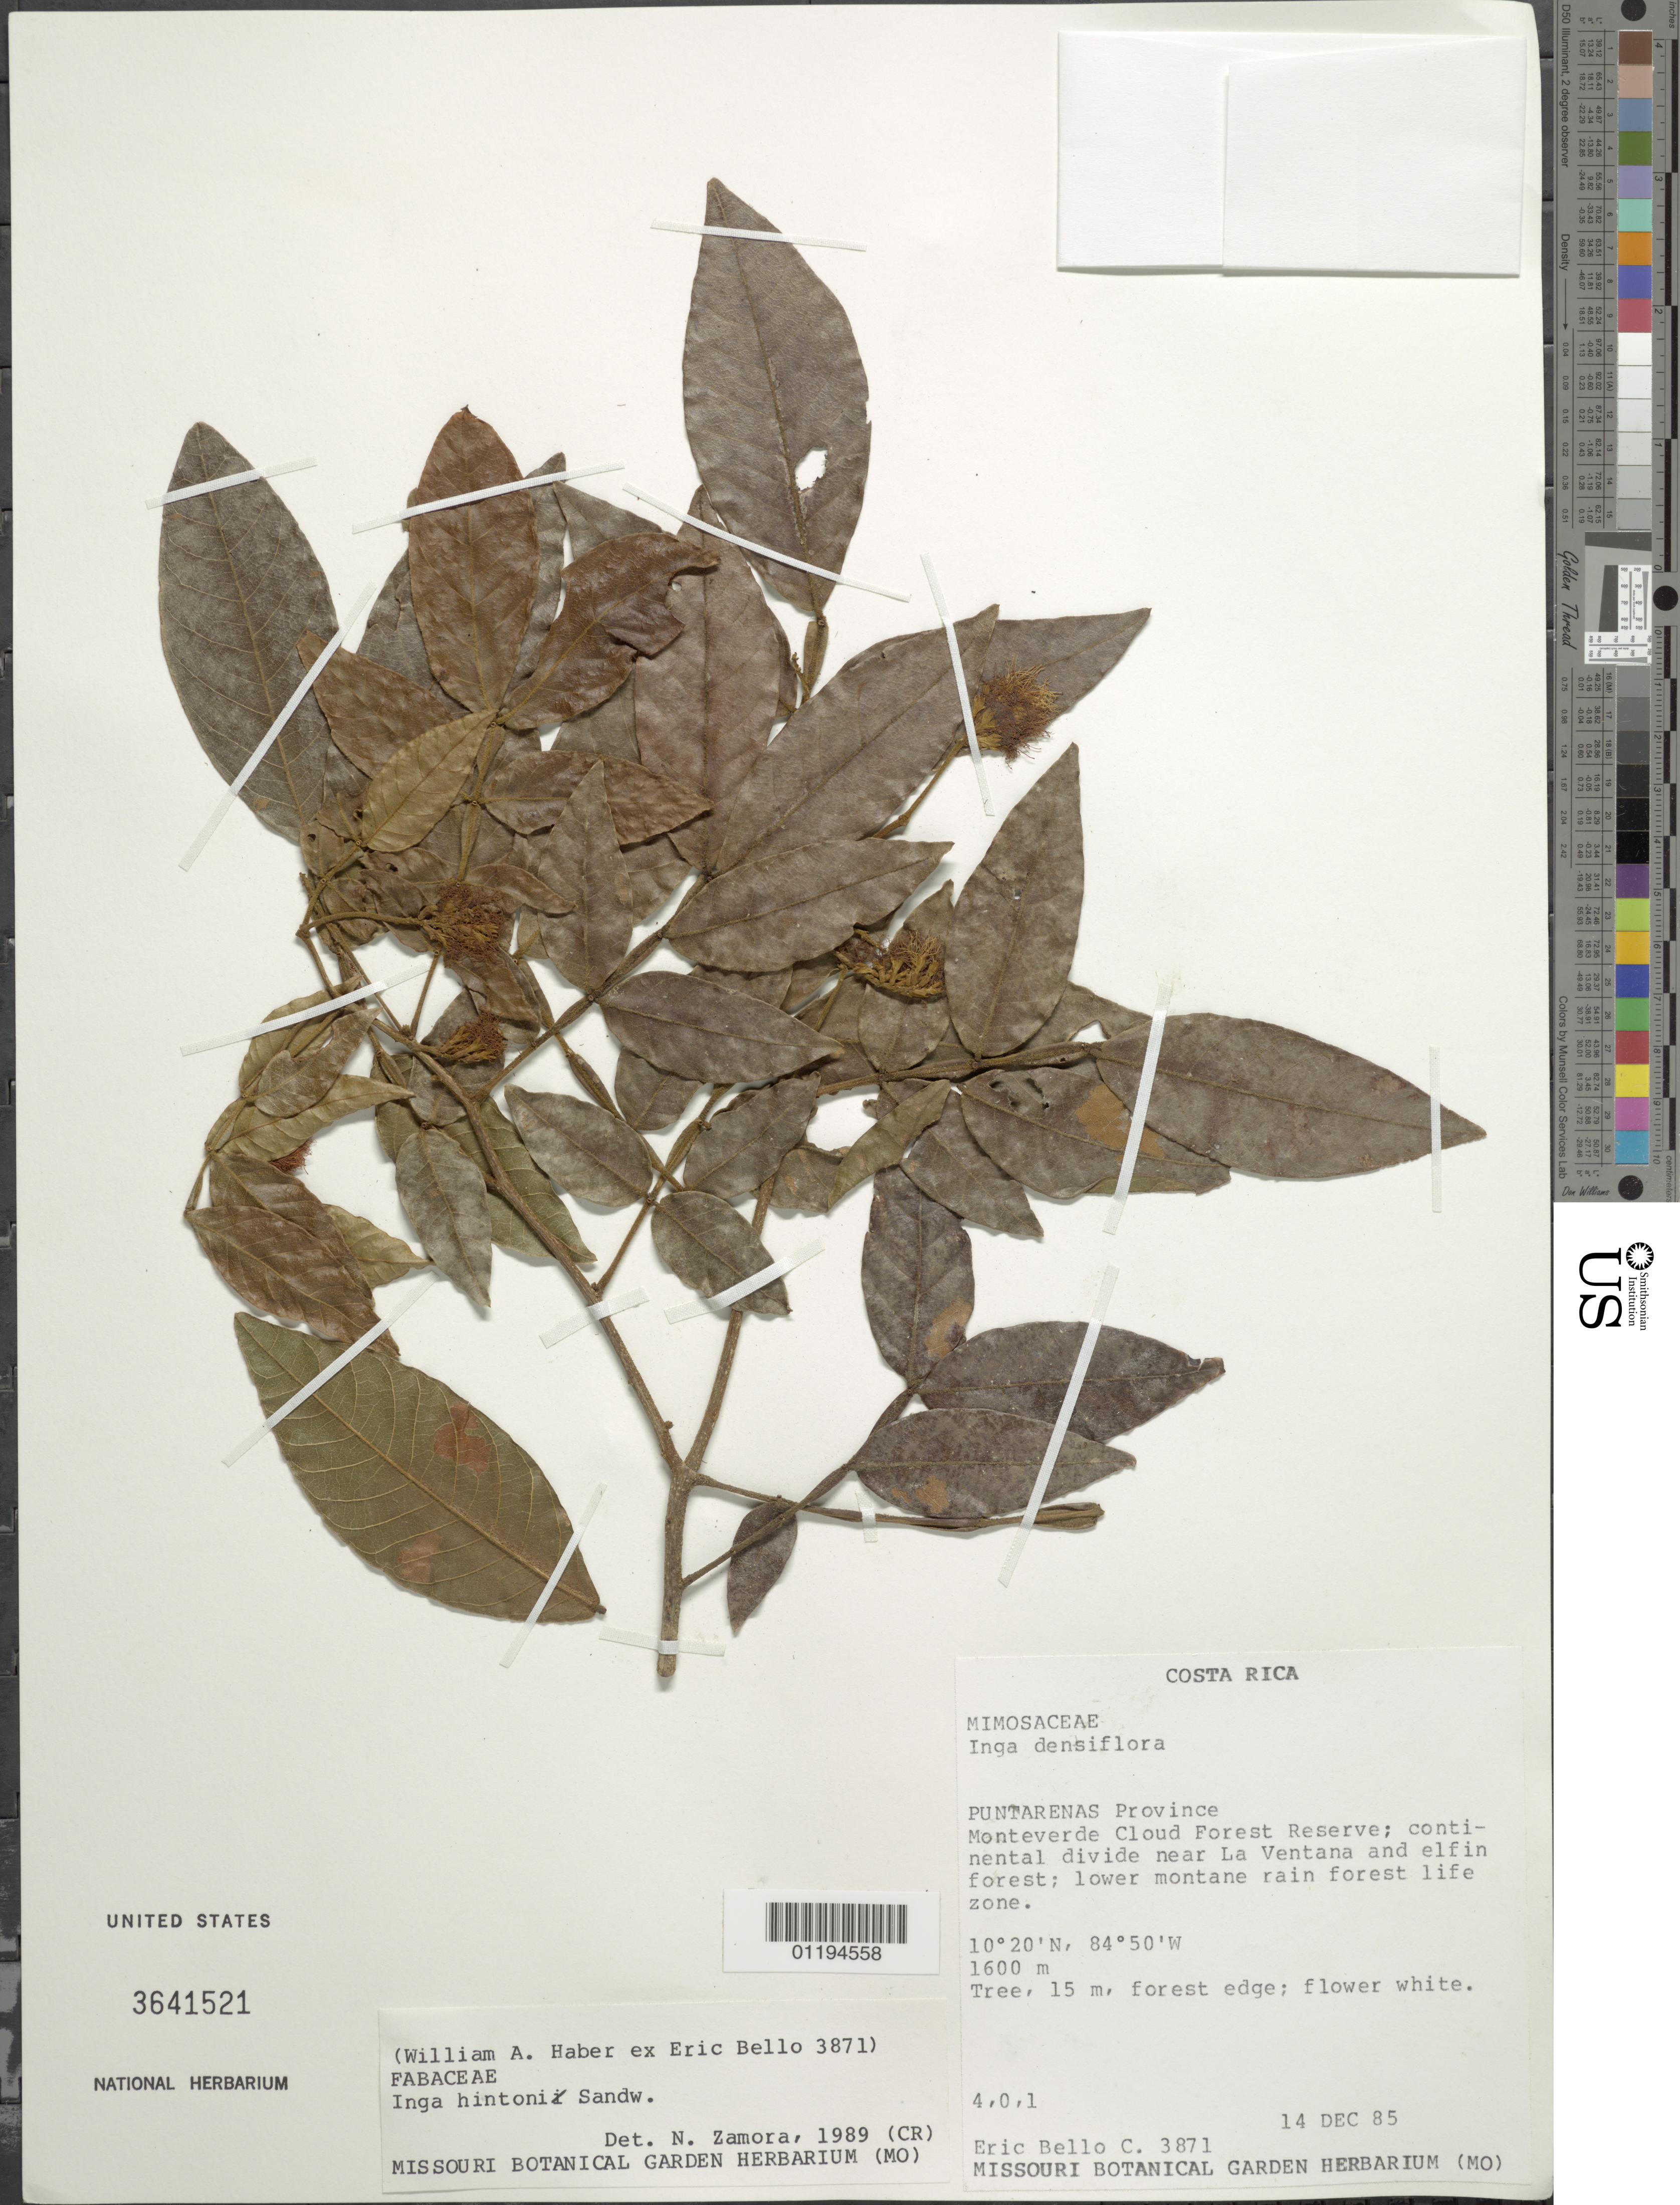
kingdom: Plantae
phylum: Tracheophyta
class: Magnoliopsida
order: Fabales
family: Fabaceae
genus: Inga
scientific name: Inga hintoni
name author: Sandwith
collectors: E. Bello C.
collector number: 3871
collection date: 1985-12-14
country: Costa Rica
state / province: Puntarenas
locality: Monteverde Cloud Forest Reserve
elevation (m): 1600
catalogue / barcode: US 3641521